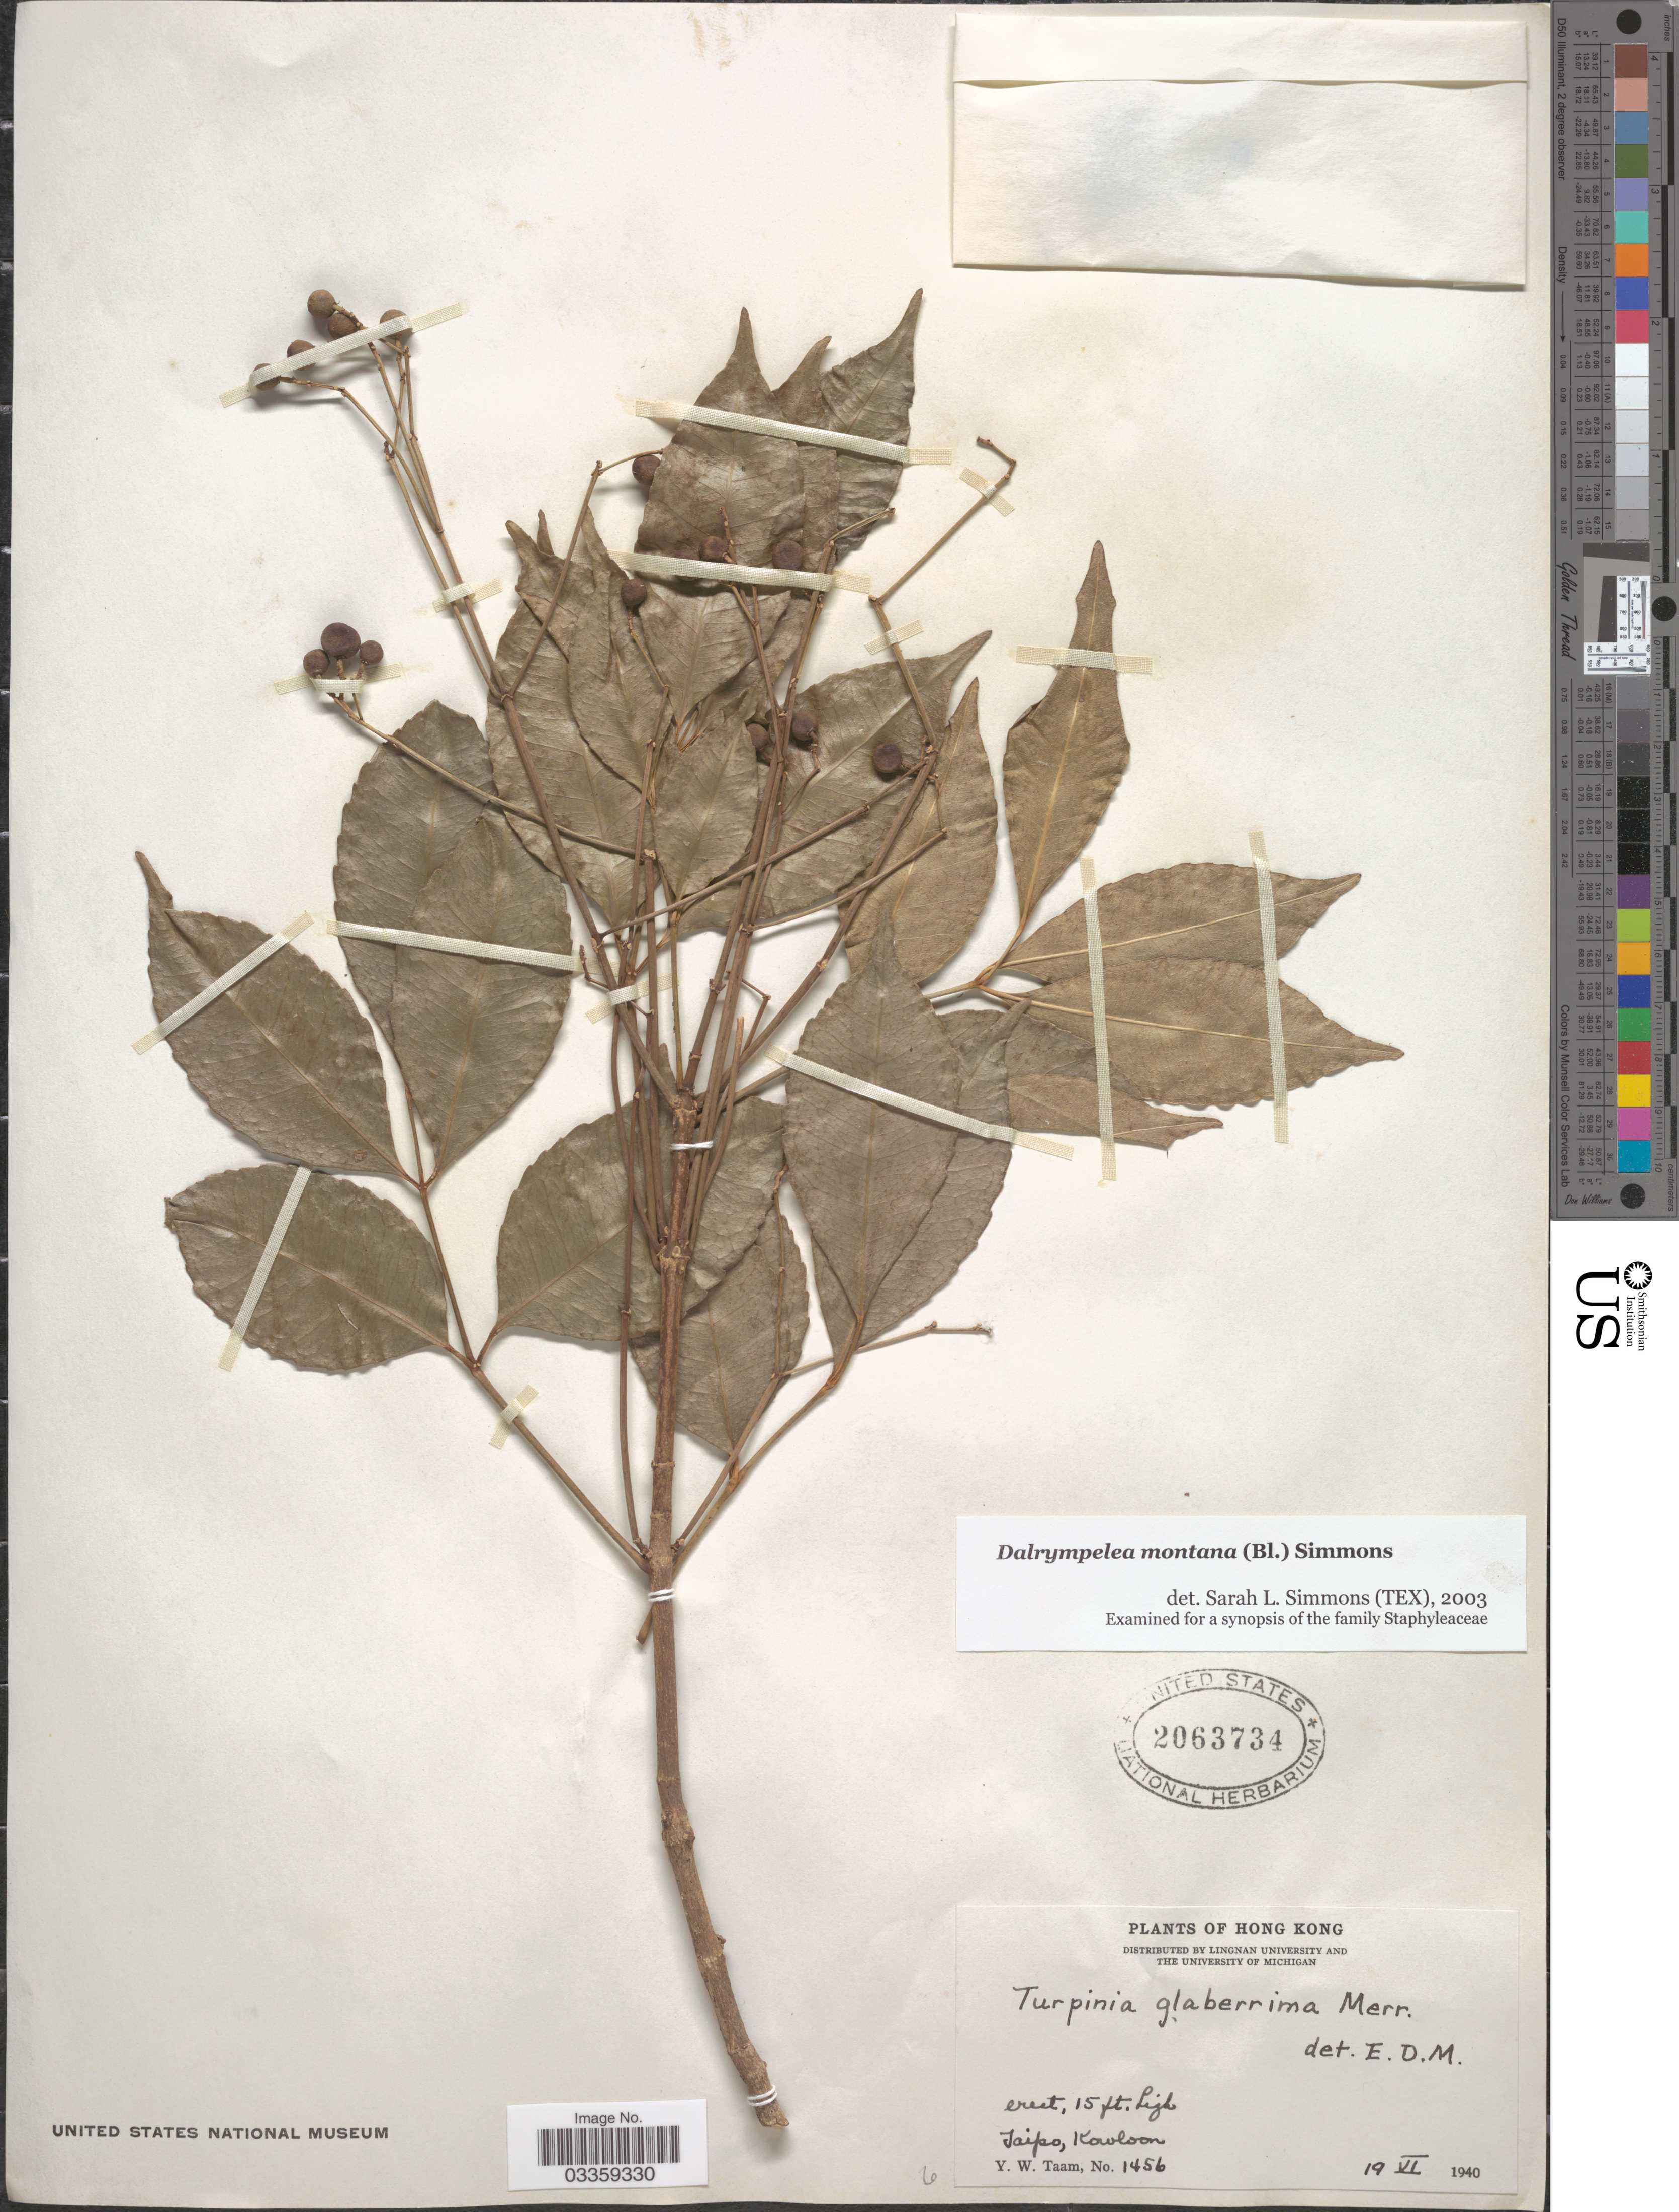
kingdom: Plantae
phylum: Tracheophyta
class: Magnoliopsida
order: Crossosomatales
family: Staphyleaceae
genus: Turpinia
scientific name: Turpinia montana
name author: (Blume) Kurz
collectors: Y. W. Taam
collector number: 1456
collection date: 1940-06-19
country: China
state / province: Hong Kong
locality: Taipo, Kowloon.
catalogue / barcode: US 2063734